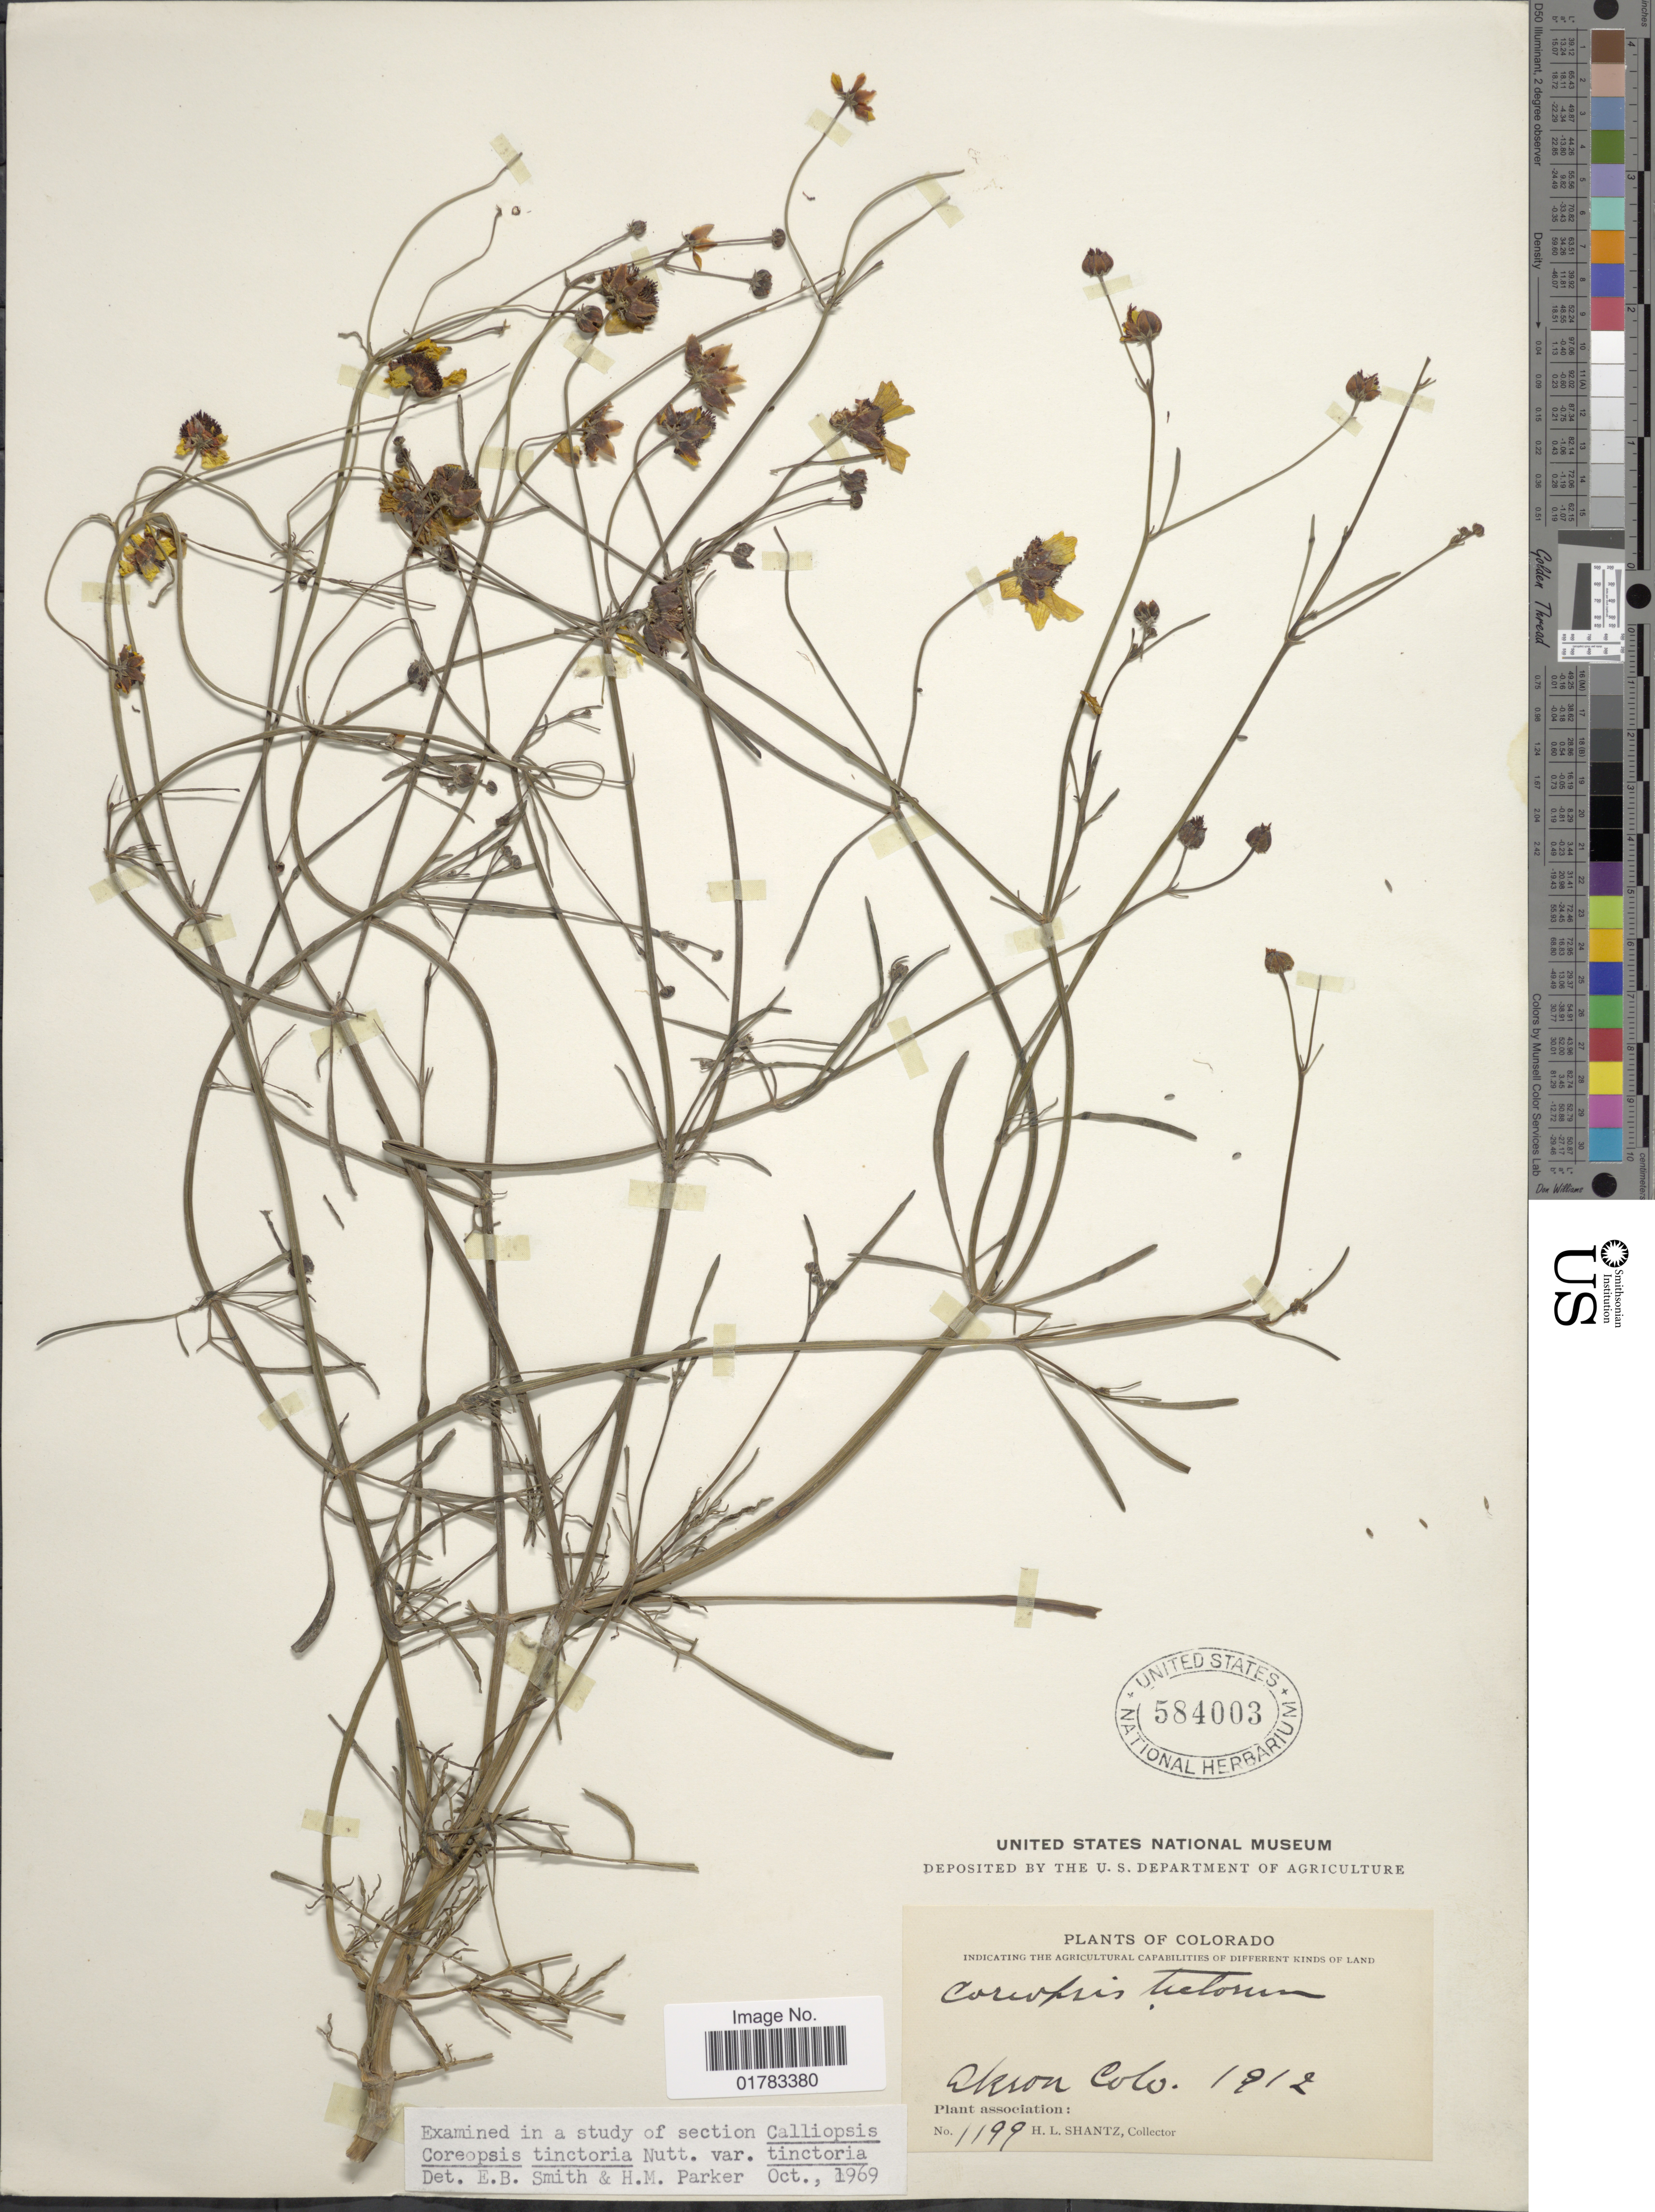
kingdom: Plantae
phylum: Tracheophyta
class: Magnoliopsida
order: Asterales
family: Asteraceae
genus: Coreopsis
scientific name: Coreopsis tinctoria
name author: Nutt.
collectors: H. Shantz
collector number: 1199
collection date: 1912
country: United States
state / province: Colorado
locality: Akron Colo.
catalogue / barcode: US 584003